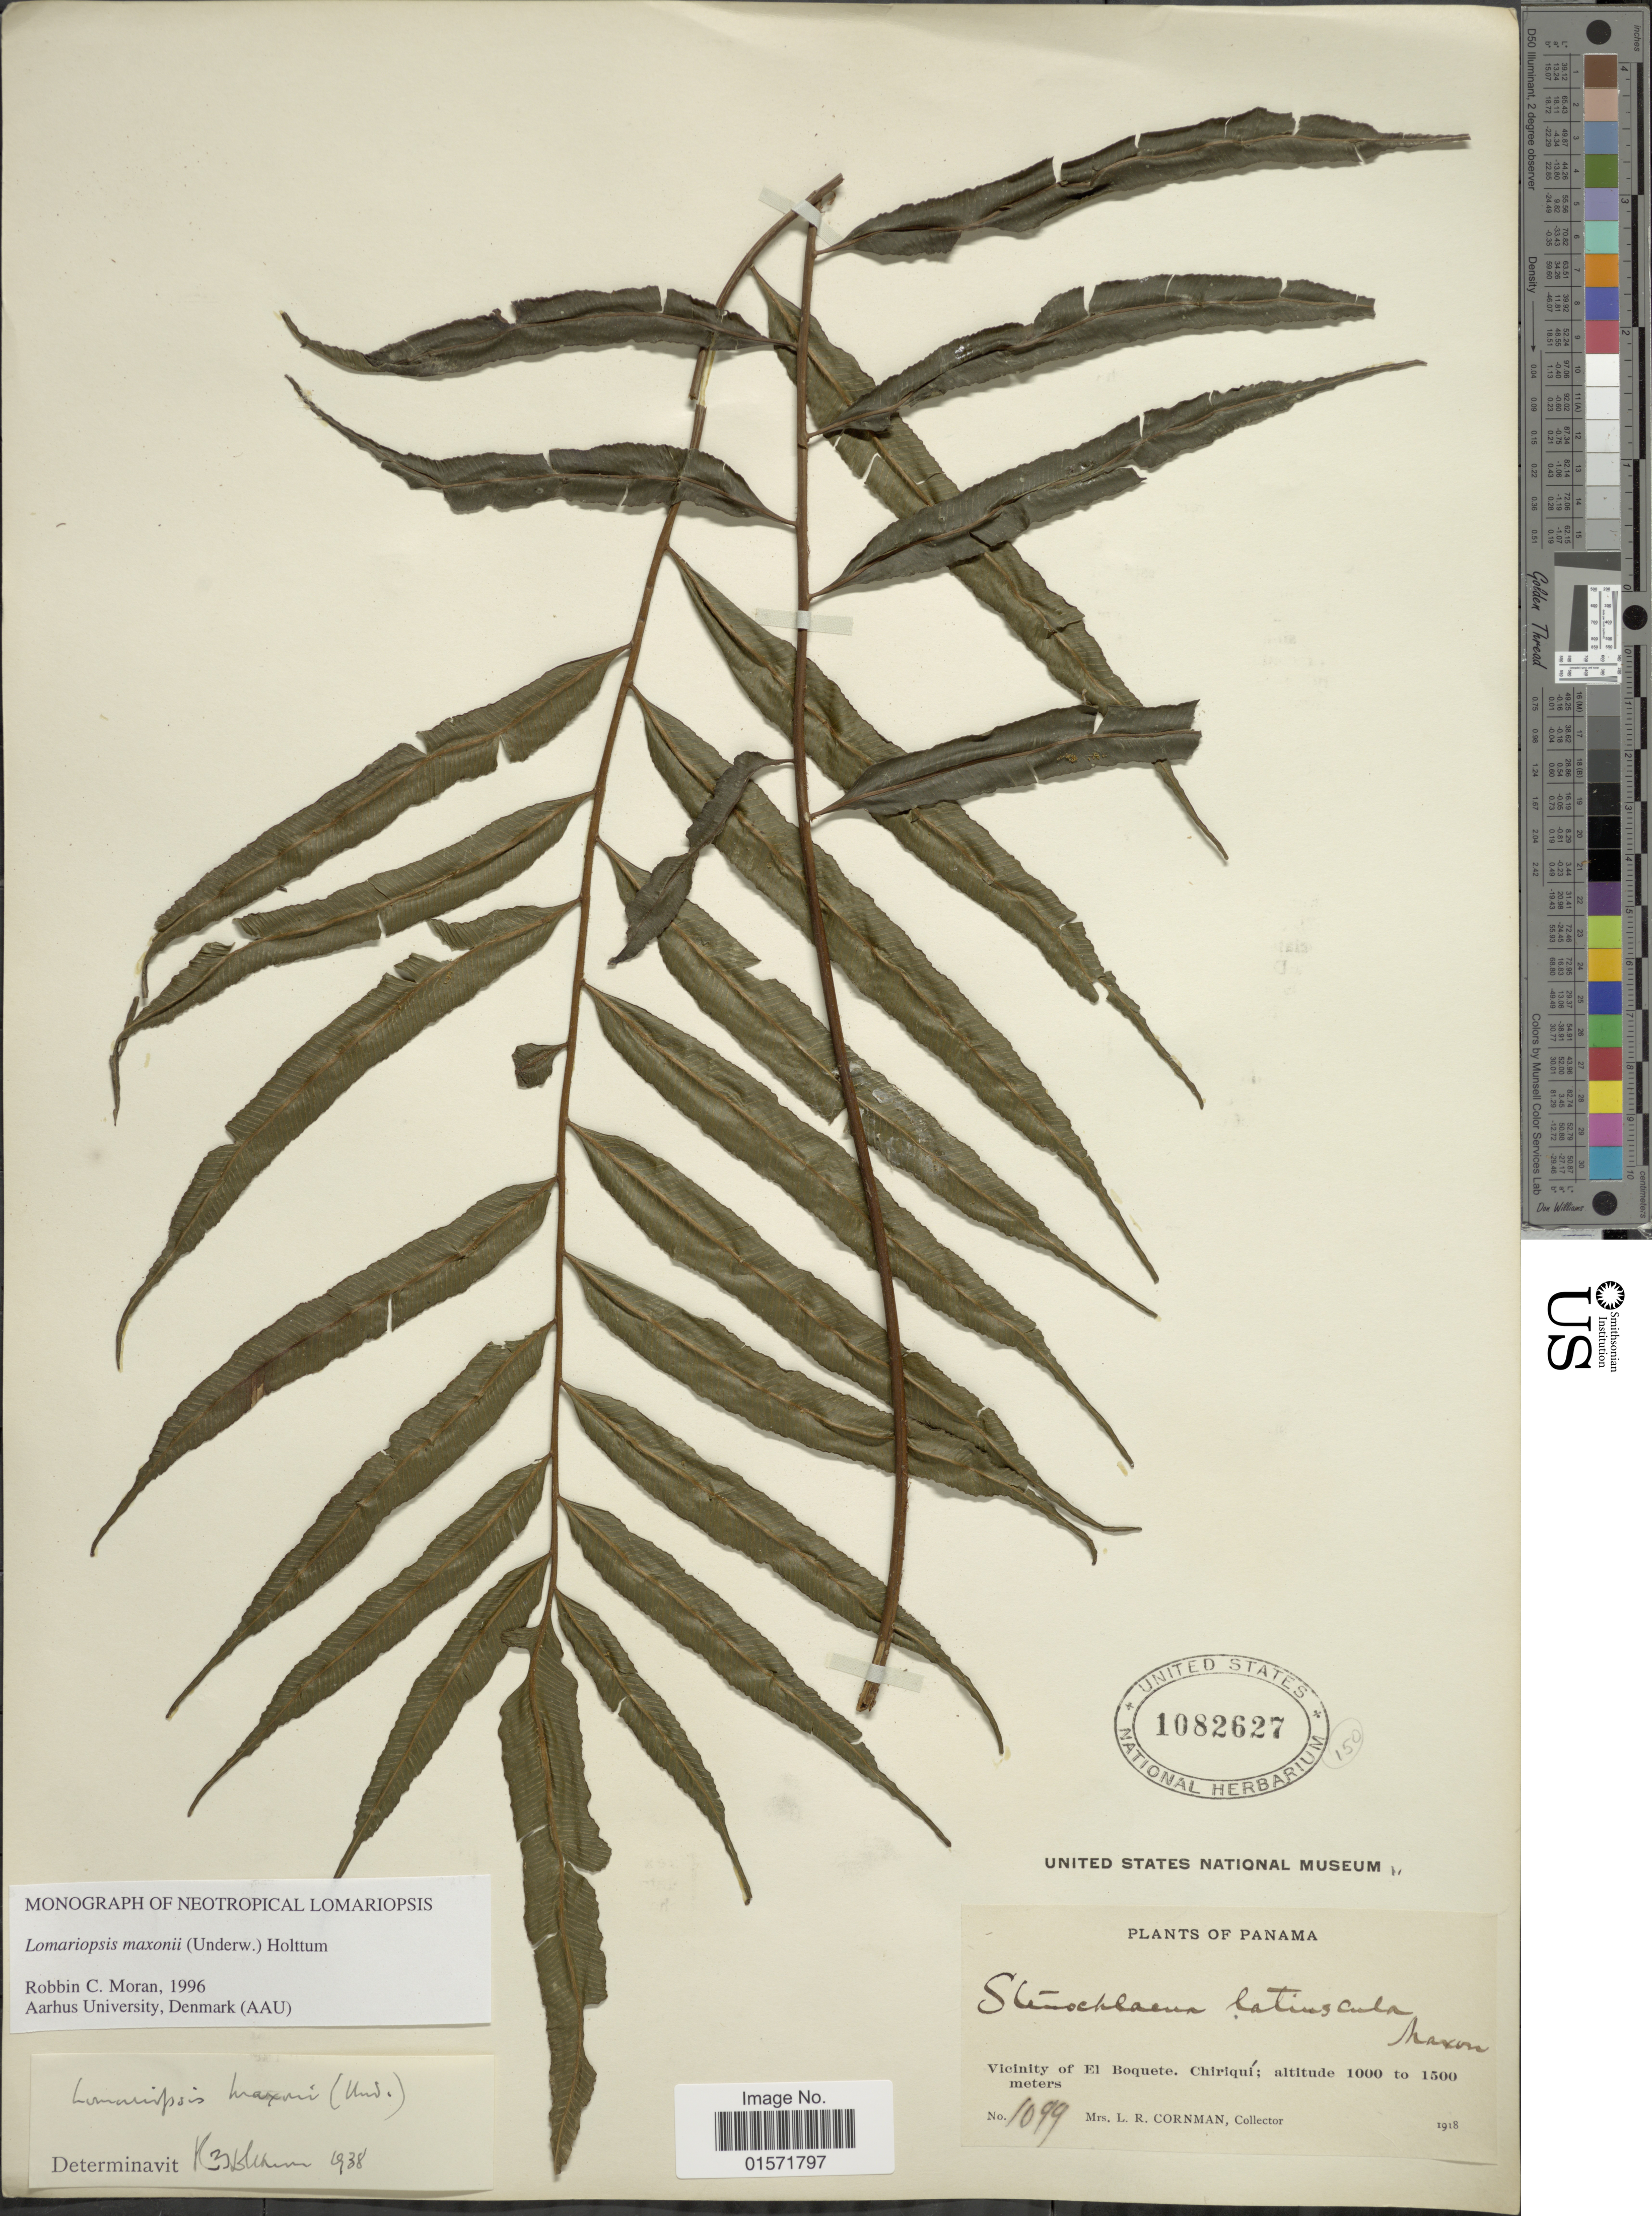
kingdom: Plantae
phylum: Tracheophyta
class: Polypodiopsida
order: Polypodiales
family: Lomariopsidaceae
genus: Lomariopsis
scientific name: Lomariopsis maxonii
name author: (Underw.) Holttum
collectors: L. Cornman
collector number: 1099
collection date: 1918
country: Panama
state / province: Chiriqui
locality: Vicinity of El Boquete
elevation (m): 1000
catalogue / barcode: US 1082627